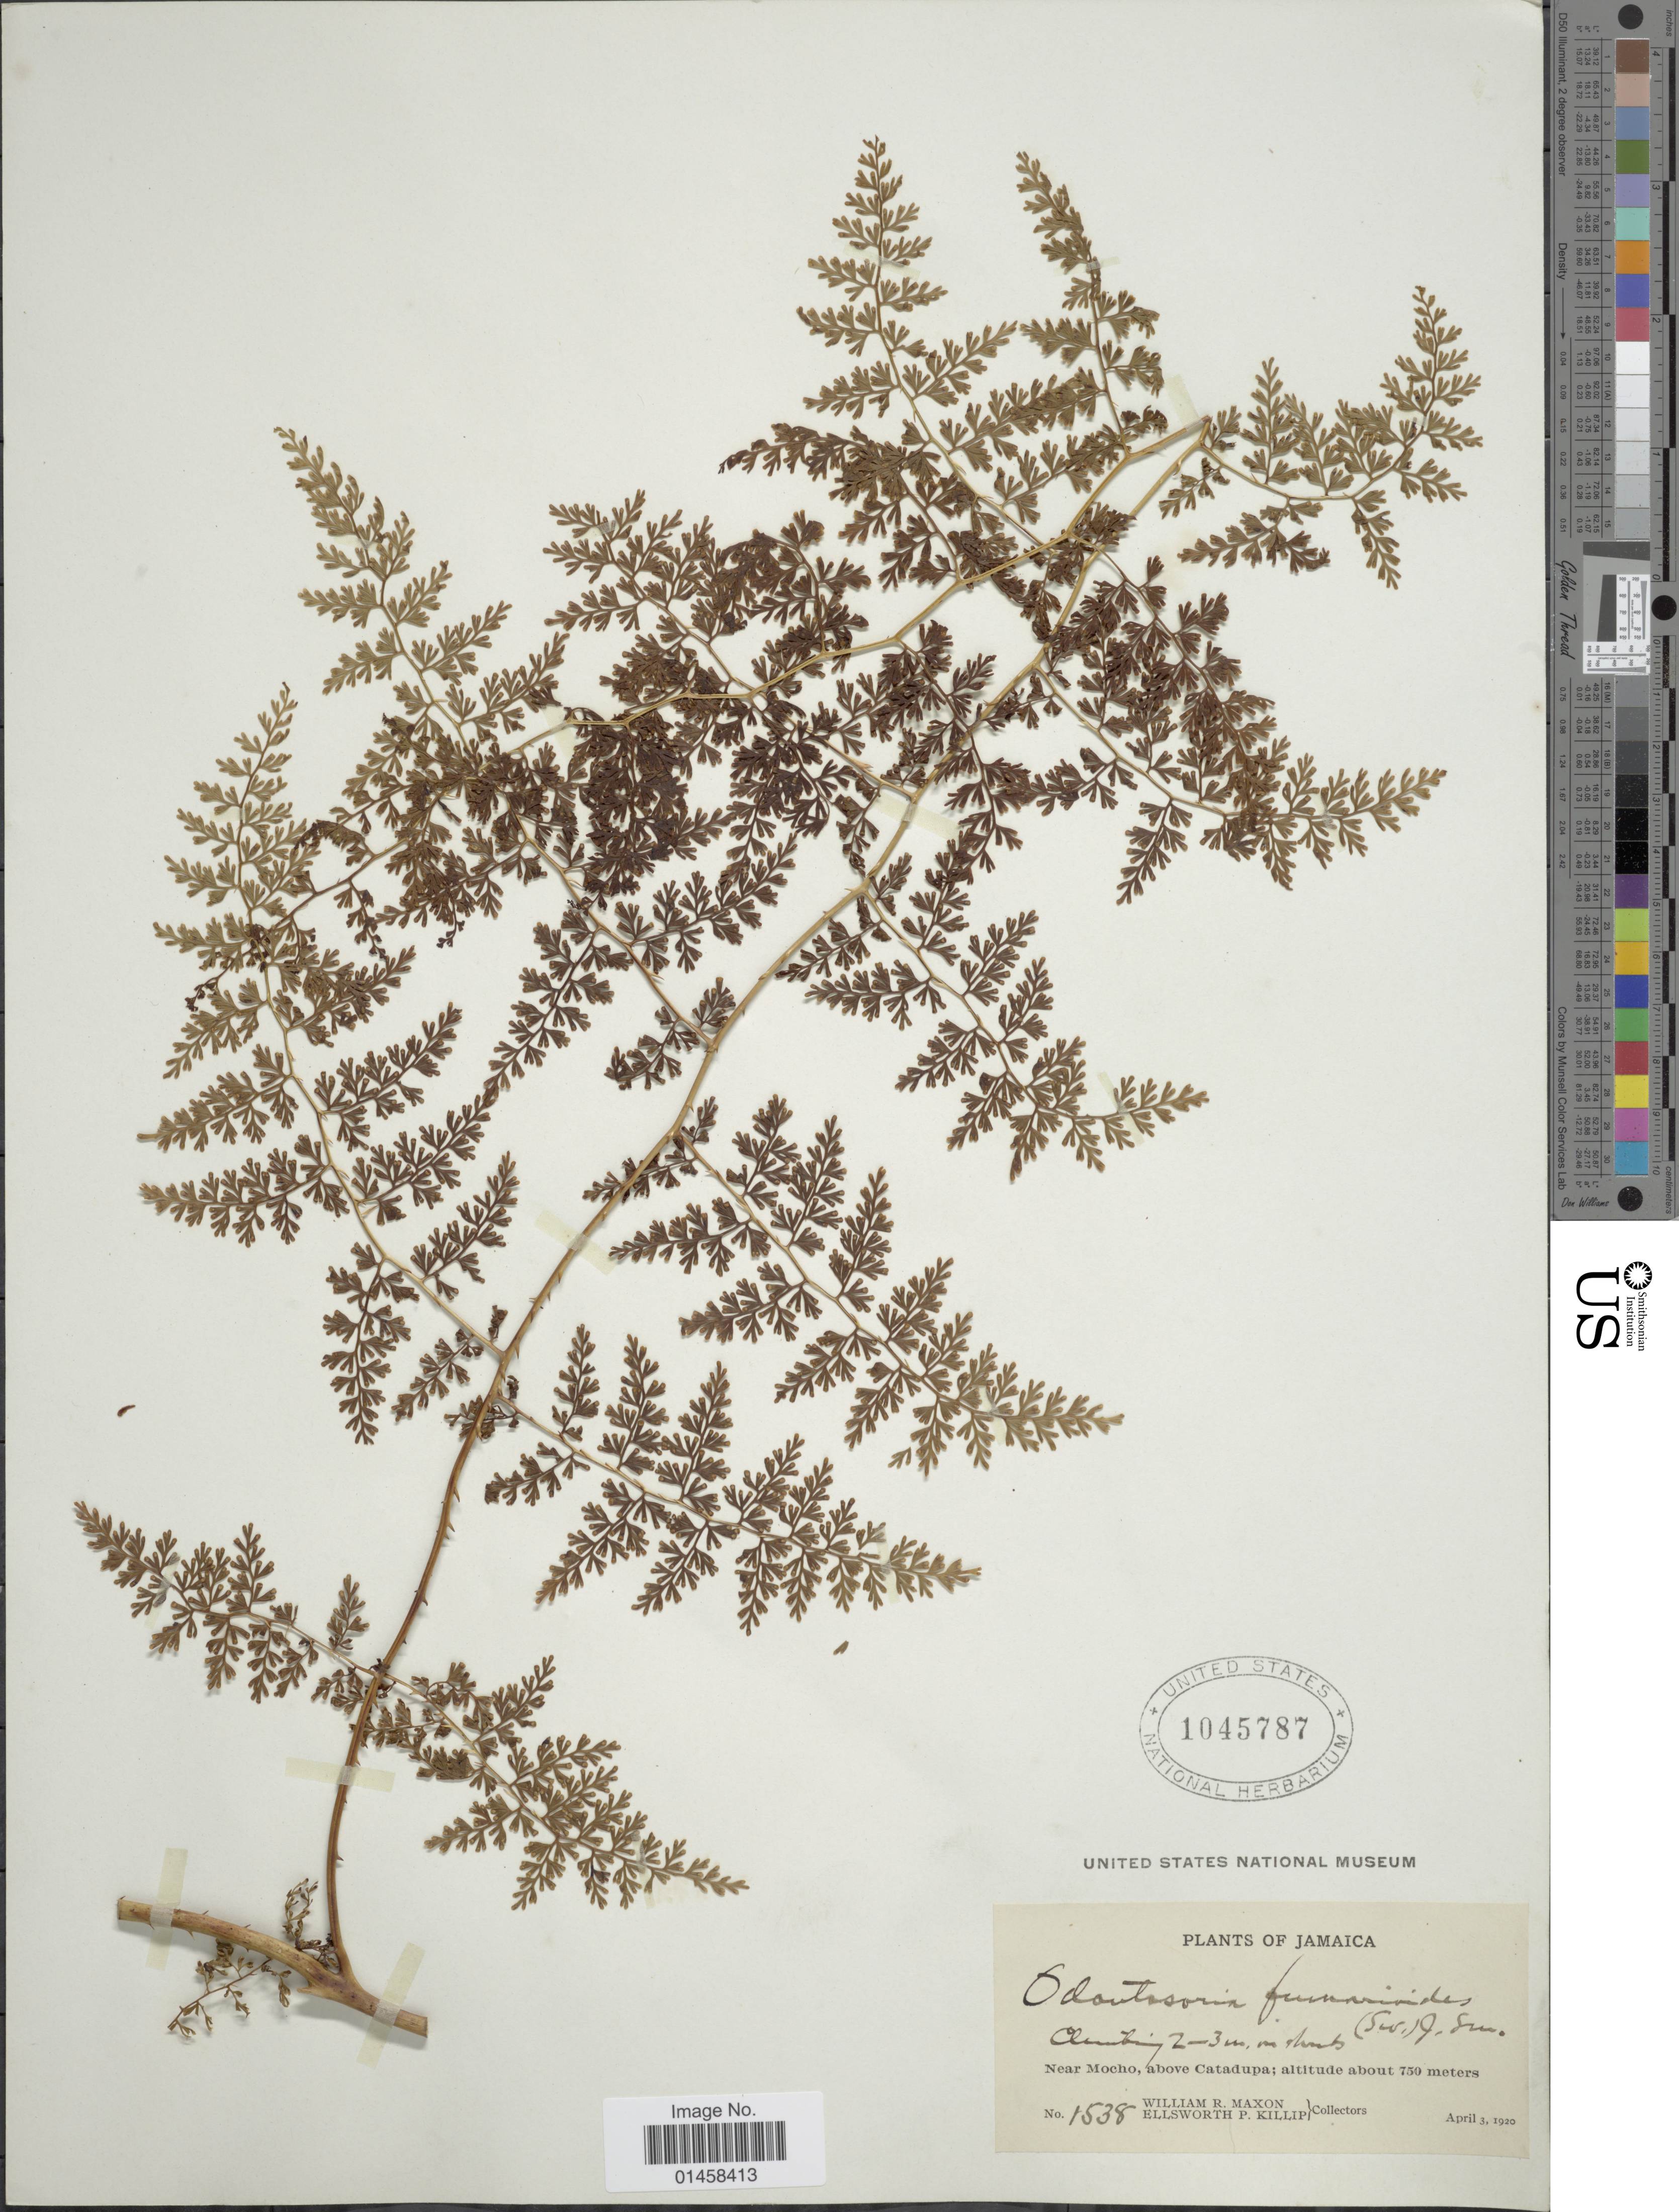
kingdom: Plantae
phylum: Tracheophyta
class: Polypodiopsida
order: Polypodiales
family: Lindsaeaceae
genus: Odontosoria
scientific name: Odontosoria fumarioides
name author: (Sw.) J. Sm.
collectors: W. R. Maxon & E. P. Killip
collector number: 1538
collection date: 1920-04-03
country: Jamaica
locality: Near Mocho, above Catadupa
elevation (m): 750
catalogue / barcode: US 1045787